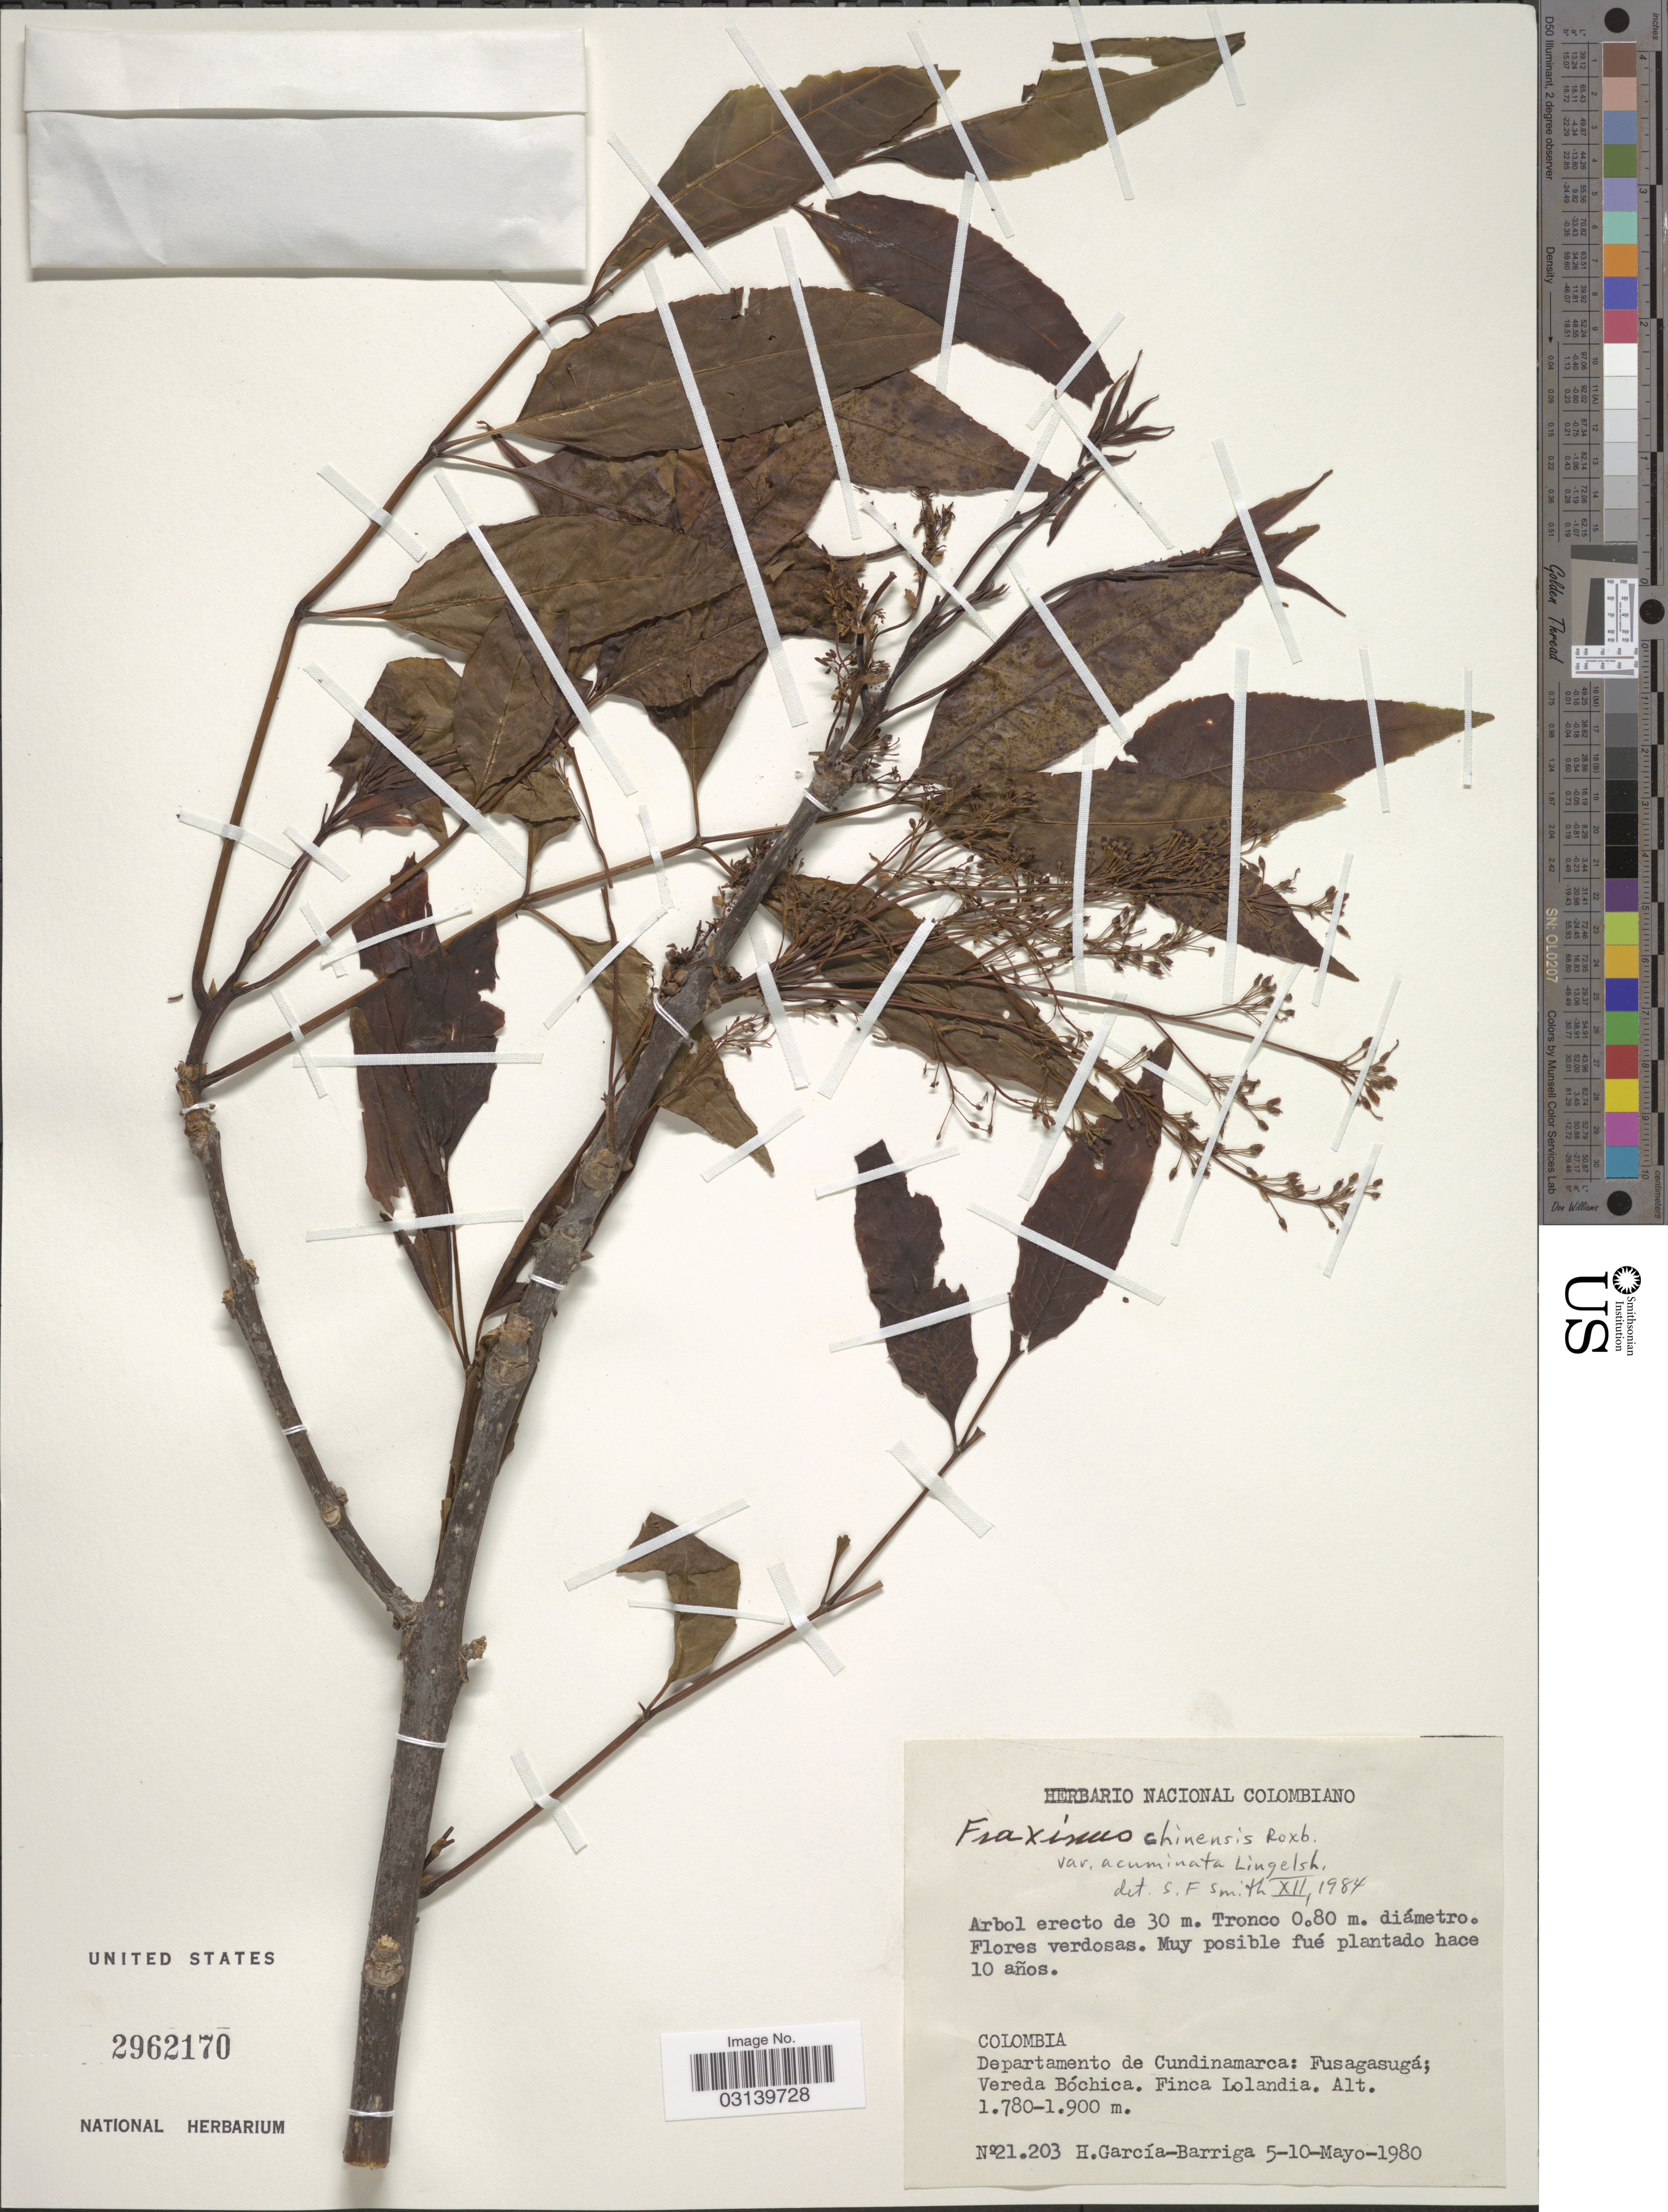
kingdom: Plantae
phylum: Tracheophyta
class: Magnoliopsida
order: Lamiales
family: Oleaceae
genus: Fraxinus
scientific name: Fraxinus chinensis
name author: Roxb.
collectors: H. García Barriga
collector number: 21203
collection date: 1980-05-05/1980-05-10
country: Colombia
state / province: Cundinamarca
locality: Departamento de Cundinamarca: Fusagasugá; Vereda Bóchica. Finca Lolandia.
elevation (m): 1780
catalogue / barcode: US 2962170